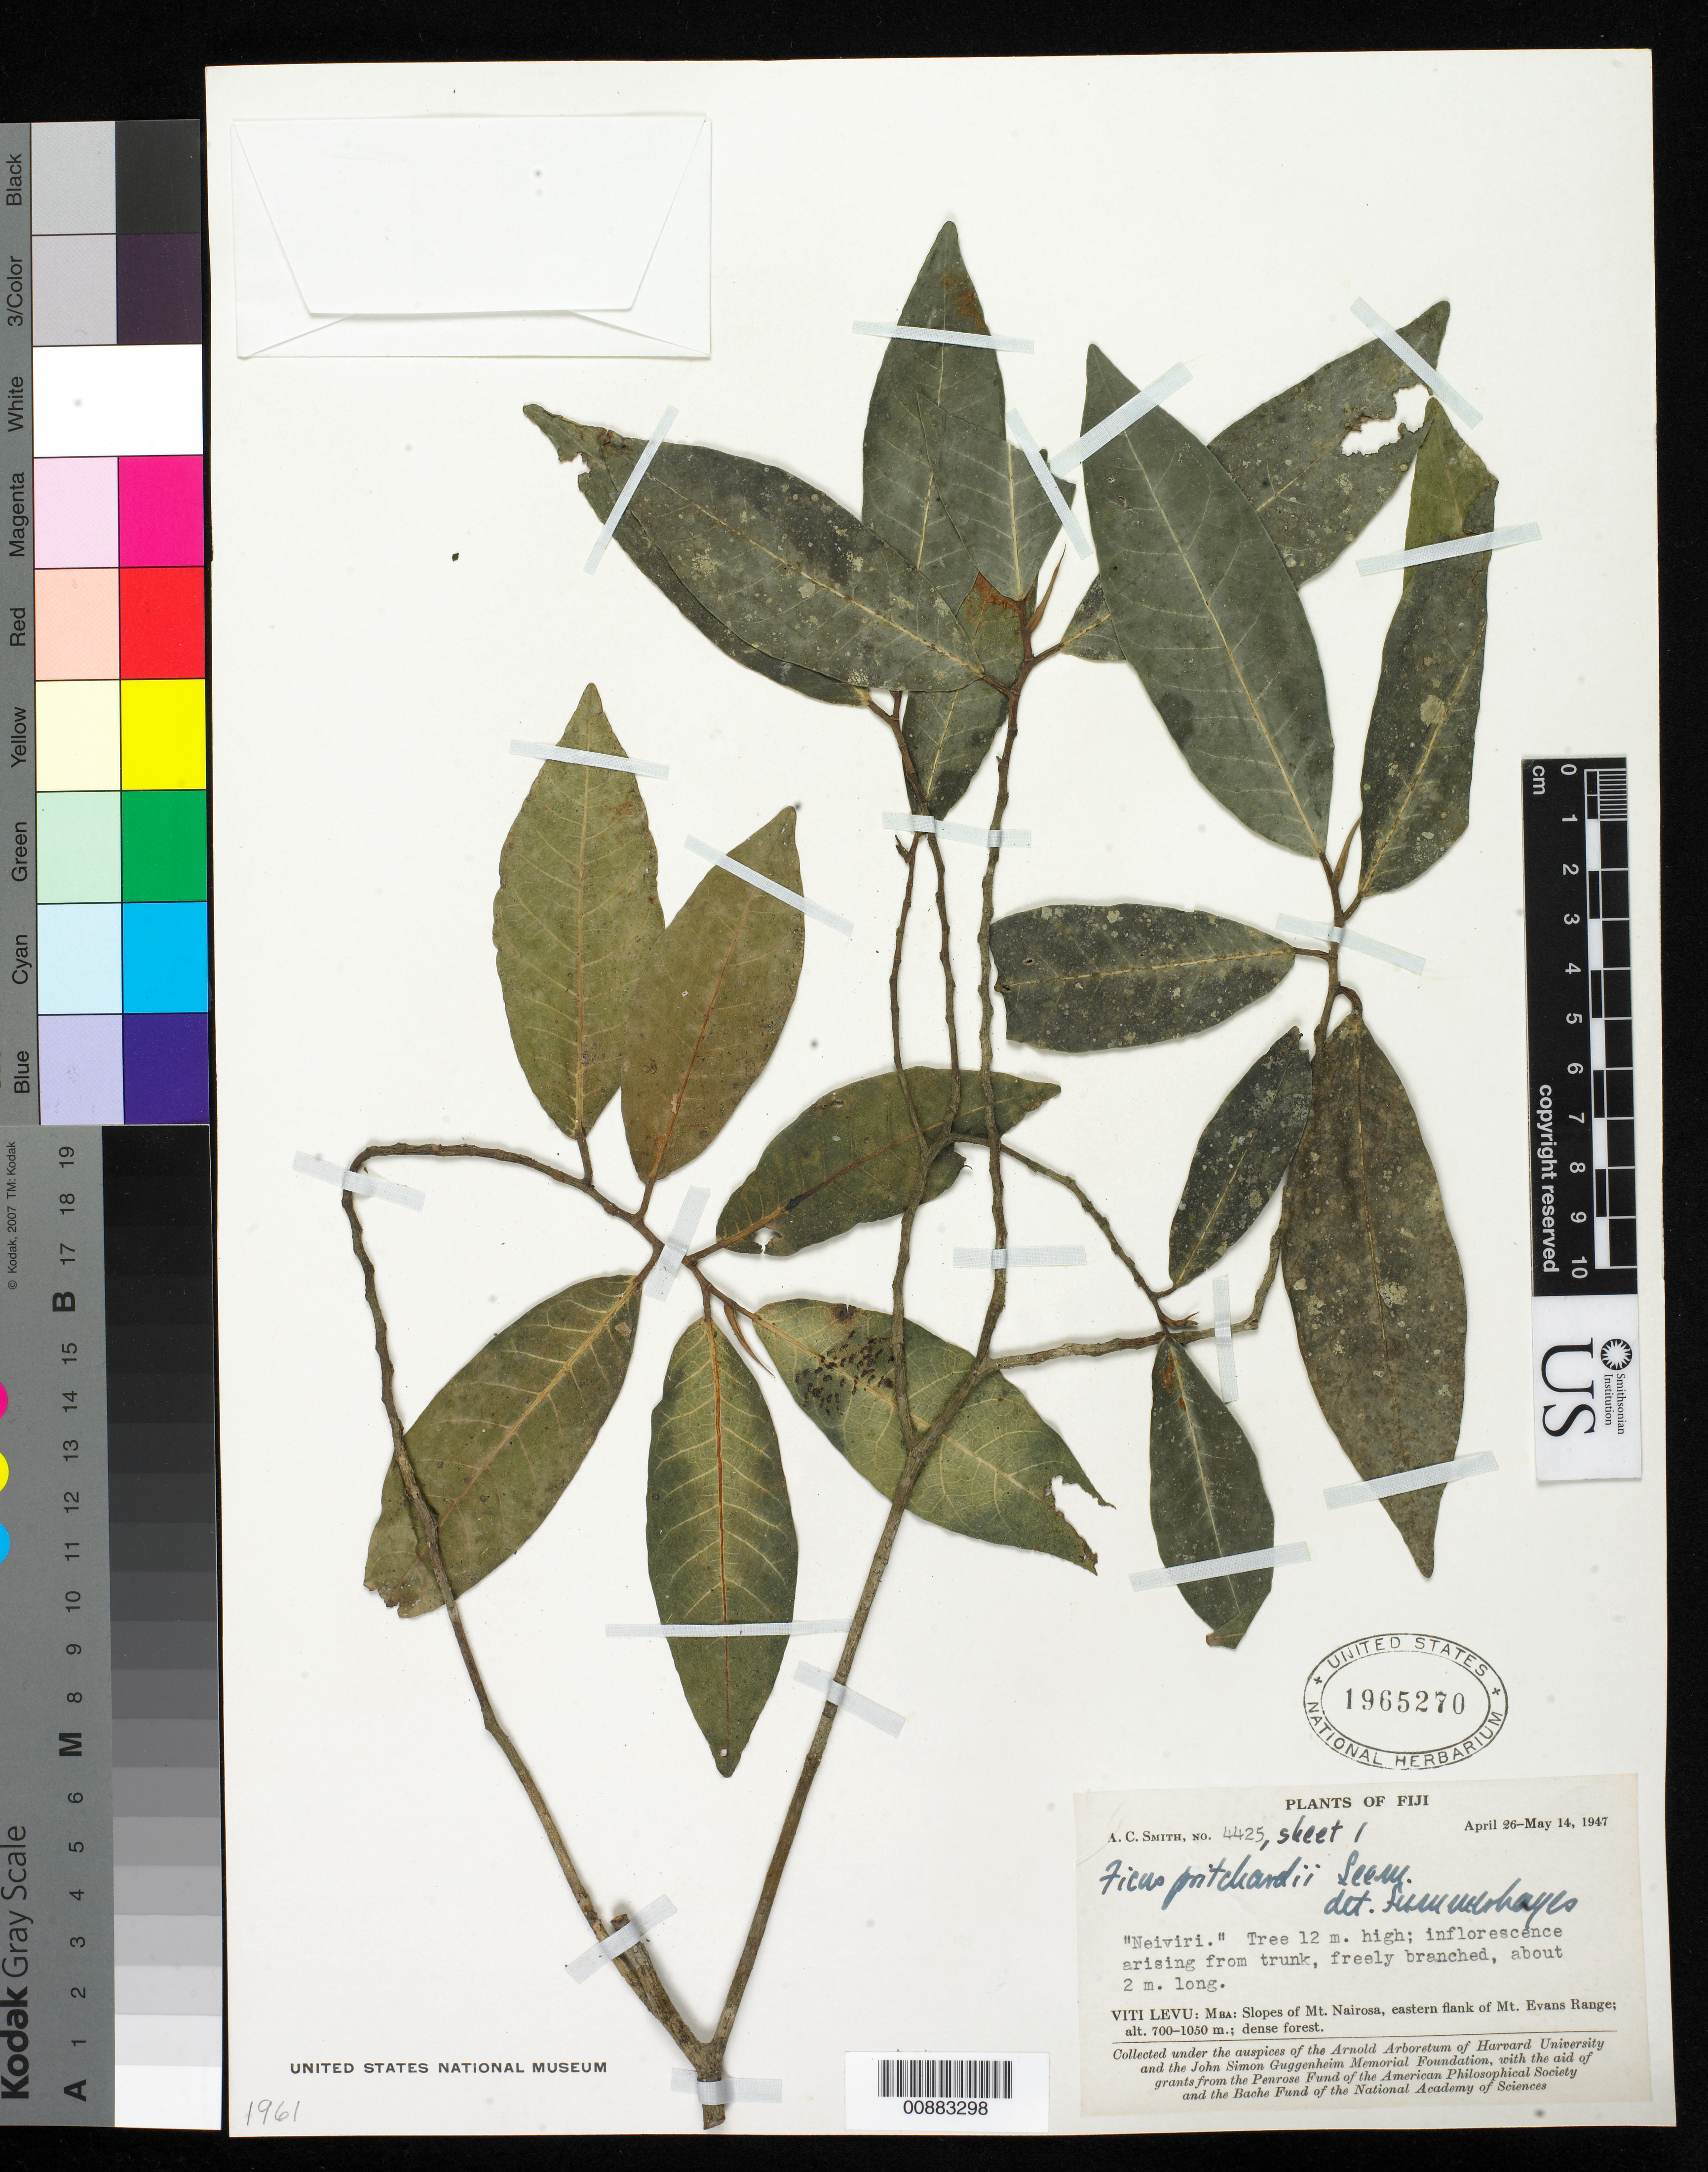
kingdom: Plantae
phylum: Tracheophyta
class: Magnoliopsida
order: Rosales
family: Moraceae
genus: Ficus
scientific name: Ficus pritchardii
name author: Seem.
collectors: A. C. Smith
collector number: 4425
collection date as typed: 14 Mar 1947 to 26 Apr 1947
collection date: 1947-03-14/1947-04-26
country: Fiji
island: Viti Levu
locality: Mba: Slopes of Mt. Nairosa, eastern flank of Mr. Evans Range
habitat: Dense forest.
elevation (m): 700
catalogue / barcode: US 1965270